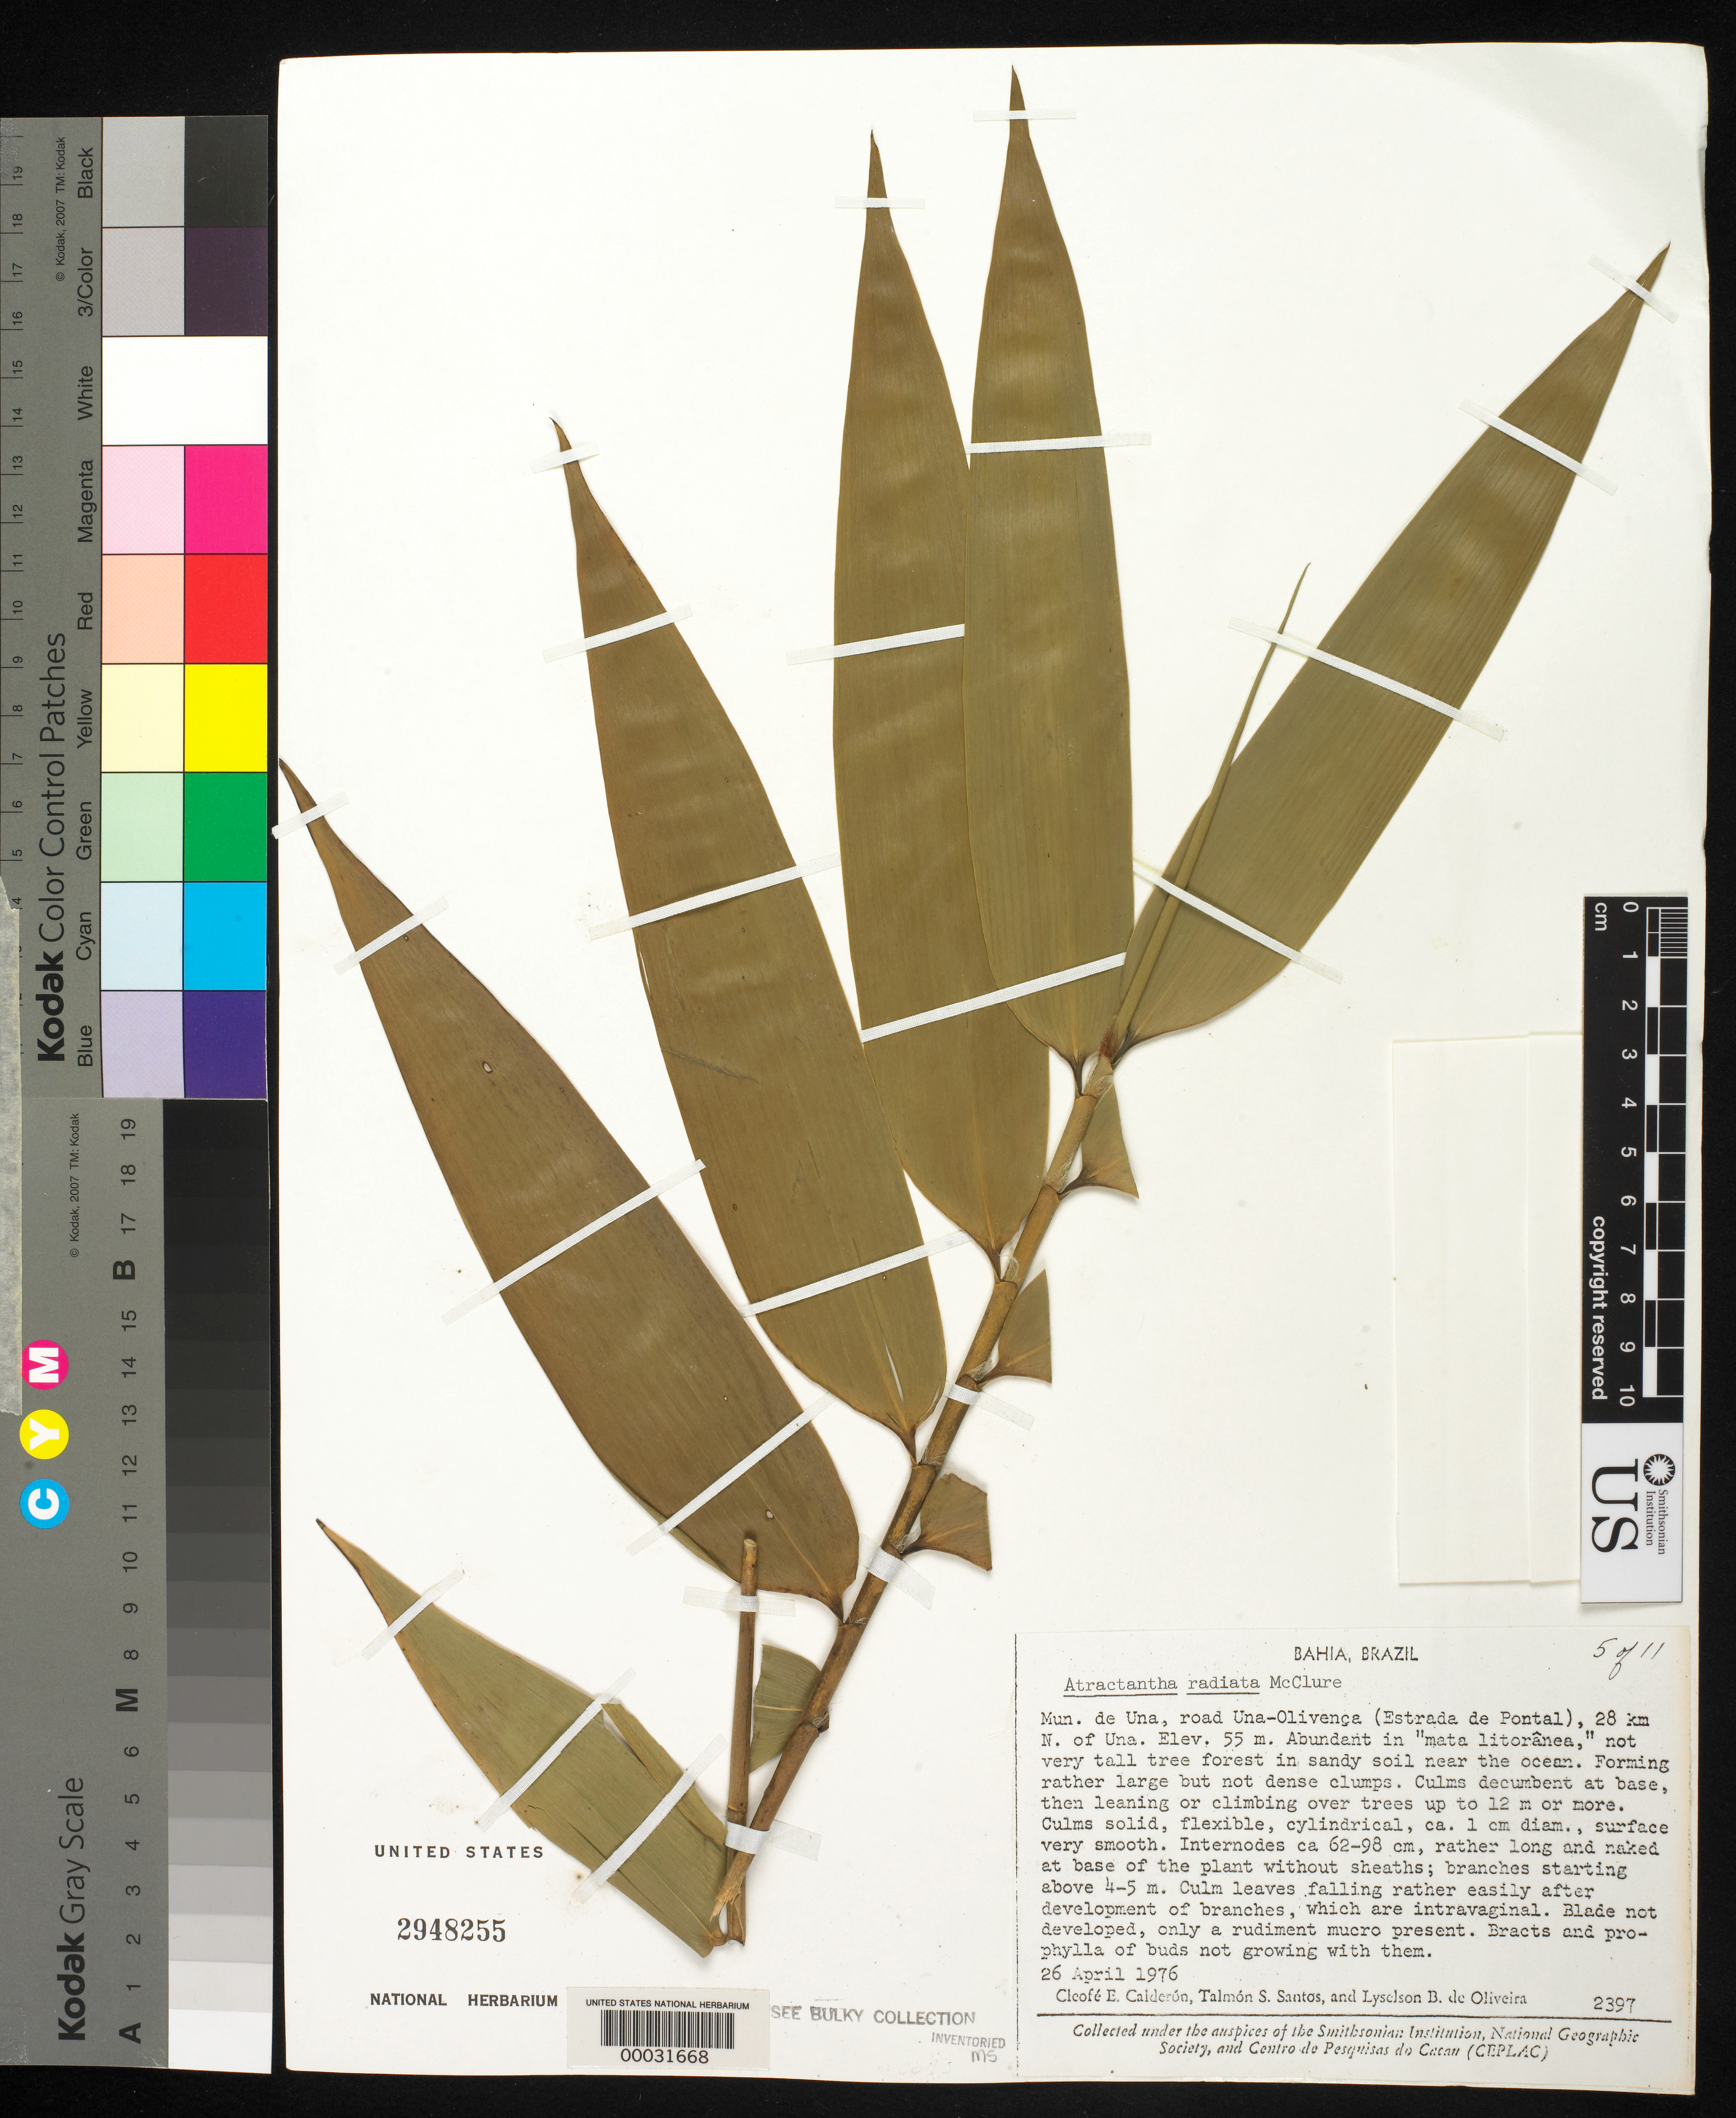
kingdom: Plantae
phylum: Tracheophyta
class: Liliopsida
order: Poales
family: Poaceae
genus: Atractantha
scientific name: Atractantha radiata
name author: McClure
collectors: C. E. Calderón & R. S. Pinheiro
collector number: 2397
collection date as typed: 26 Apr 1976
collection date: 1976-04-26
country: Brazil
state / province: Bahia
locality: Una, oliveca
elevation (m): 55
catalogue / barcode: US 2948255